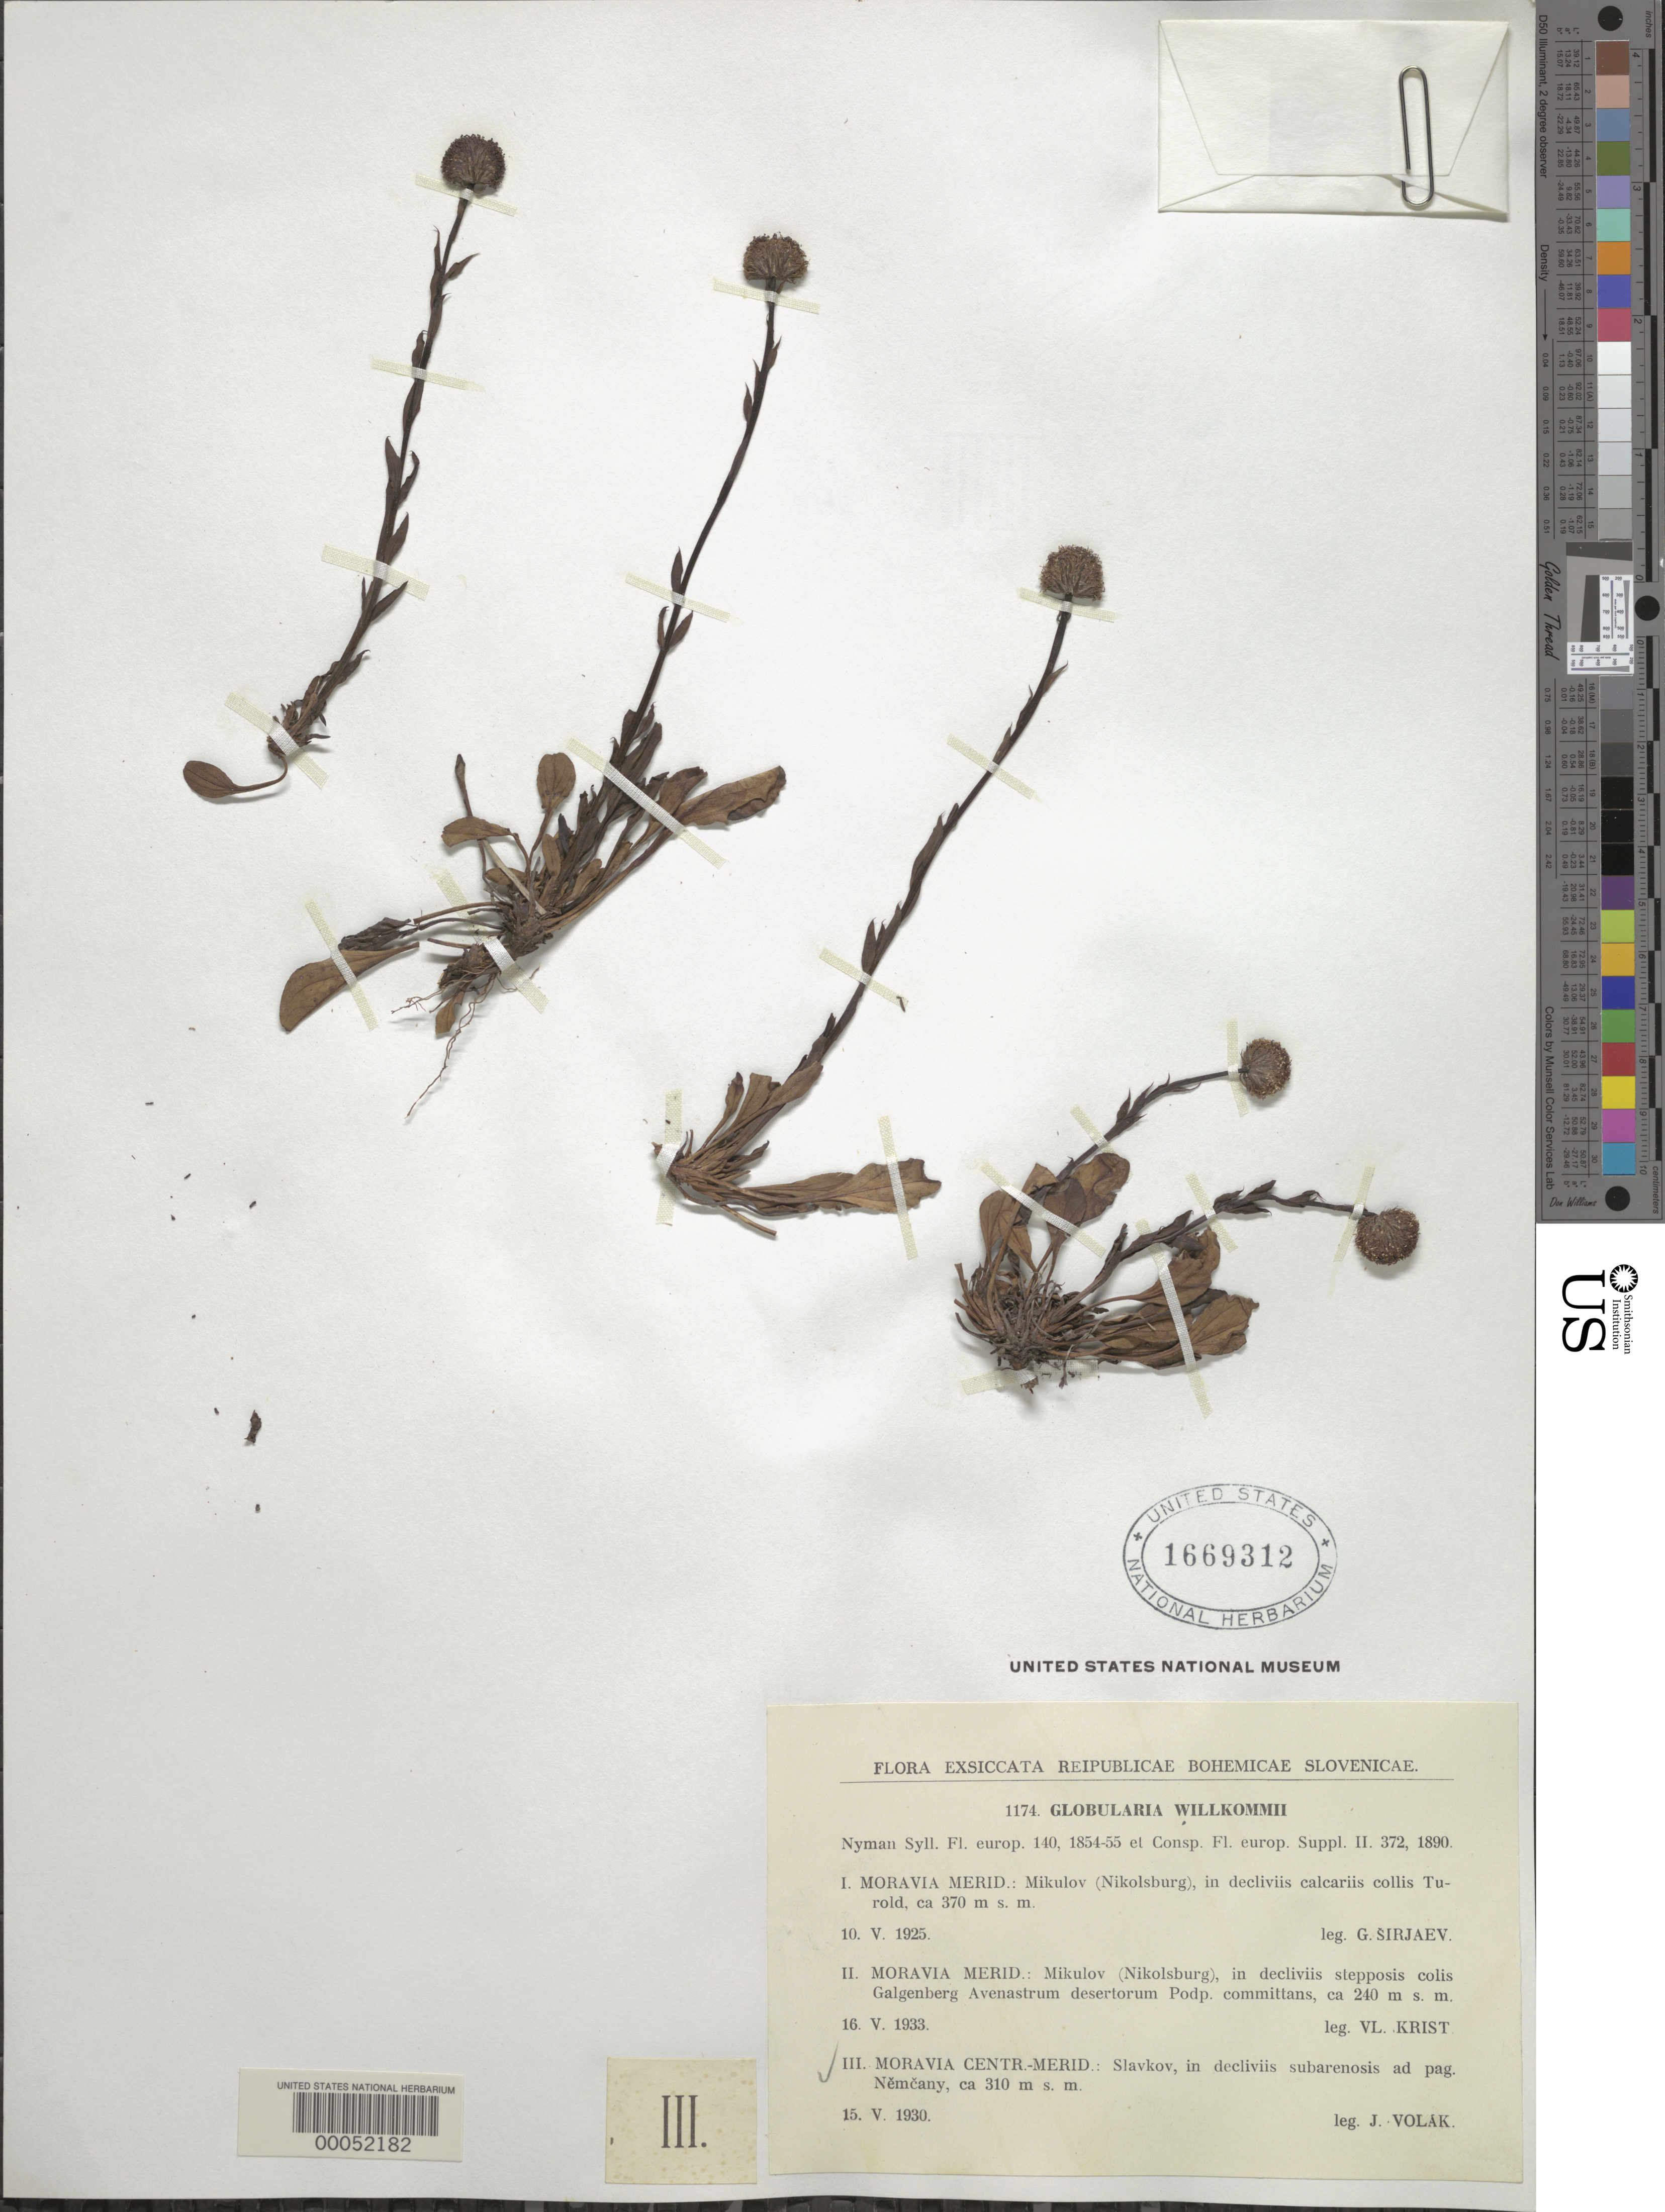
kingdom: Plantae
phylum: Tracheophyta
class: Magnoliopsida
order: Lamiales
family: Plantaginaceae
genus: Globularia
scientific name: Globularia willkommii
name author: Nyman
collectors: J. Volak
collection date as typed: May 1930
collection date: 1930-05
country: Czechia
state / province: South Moravian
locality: Slavkov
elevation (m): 310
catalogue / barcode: US 1669312